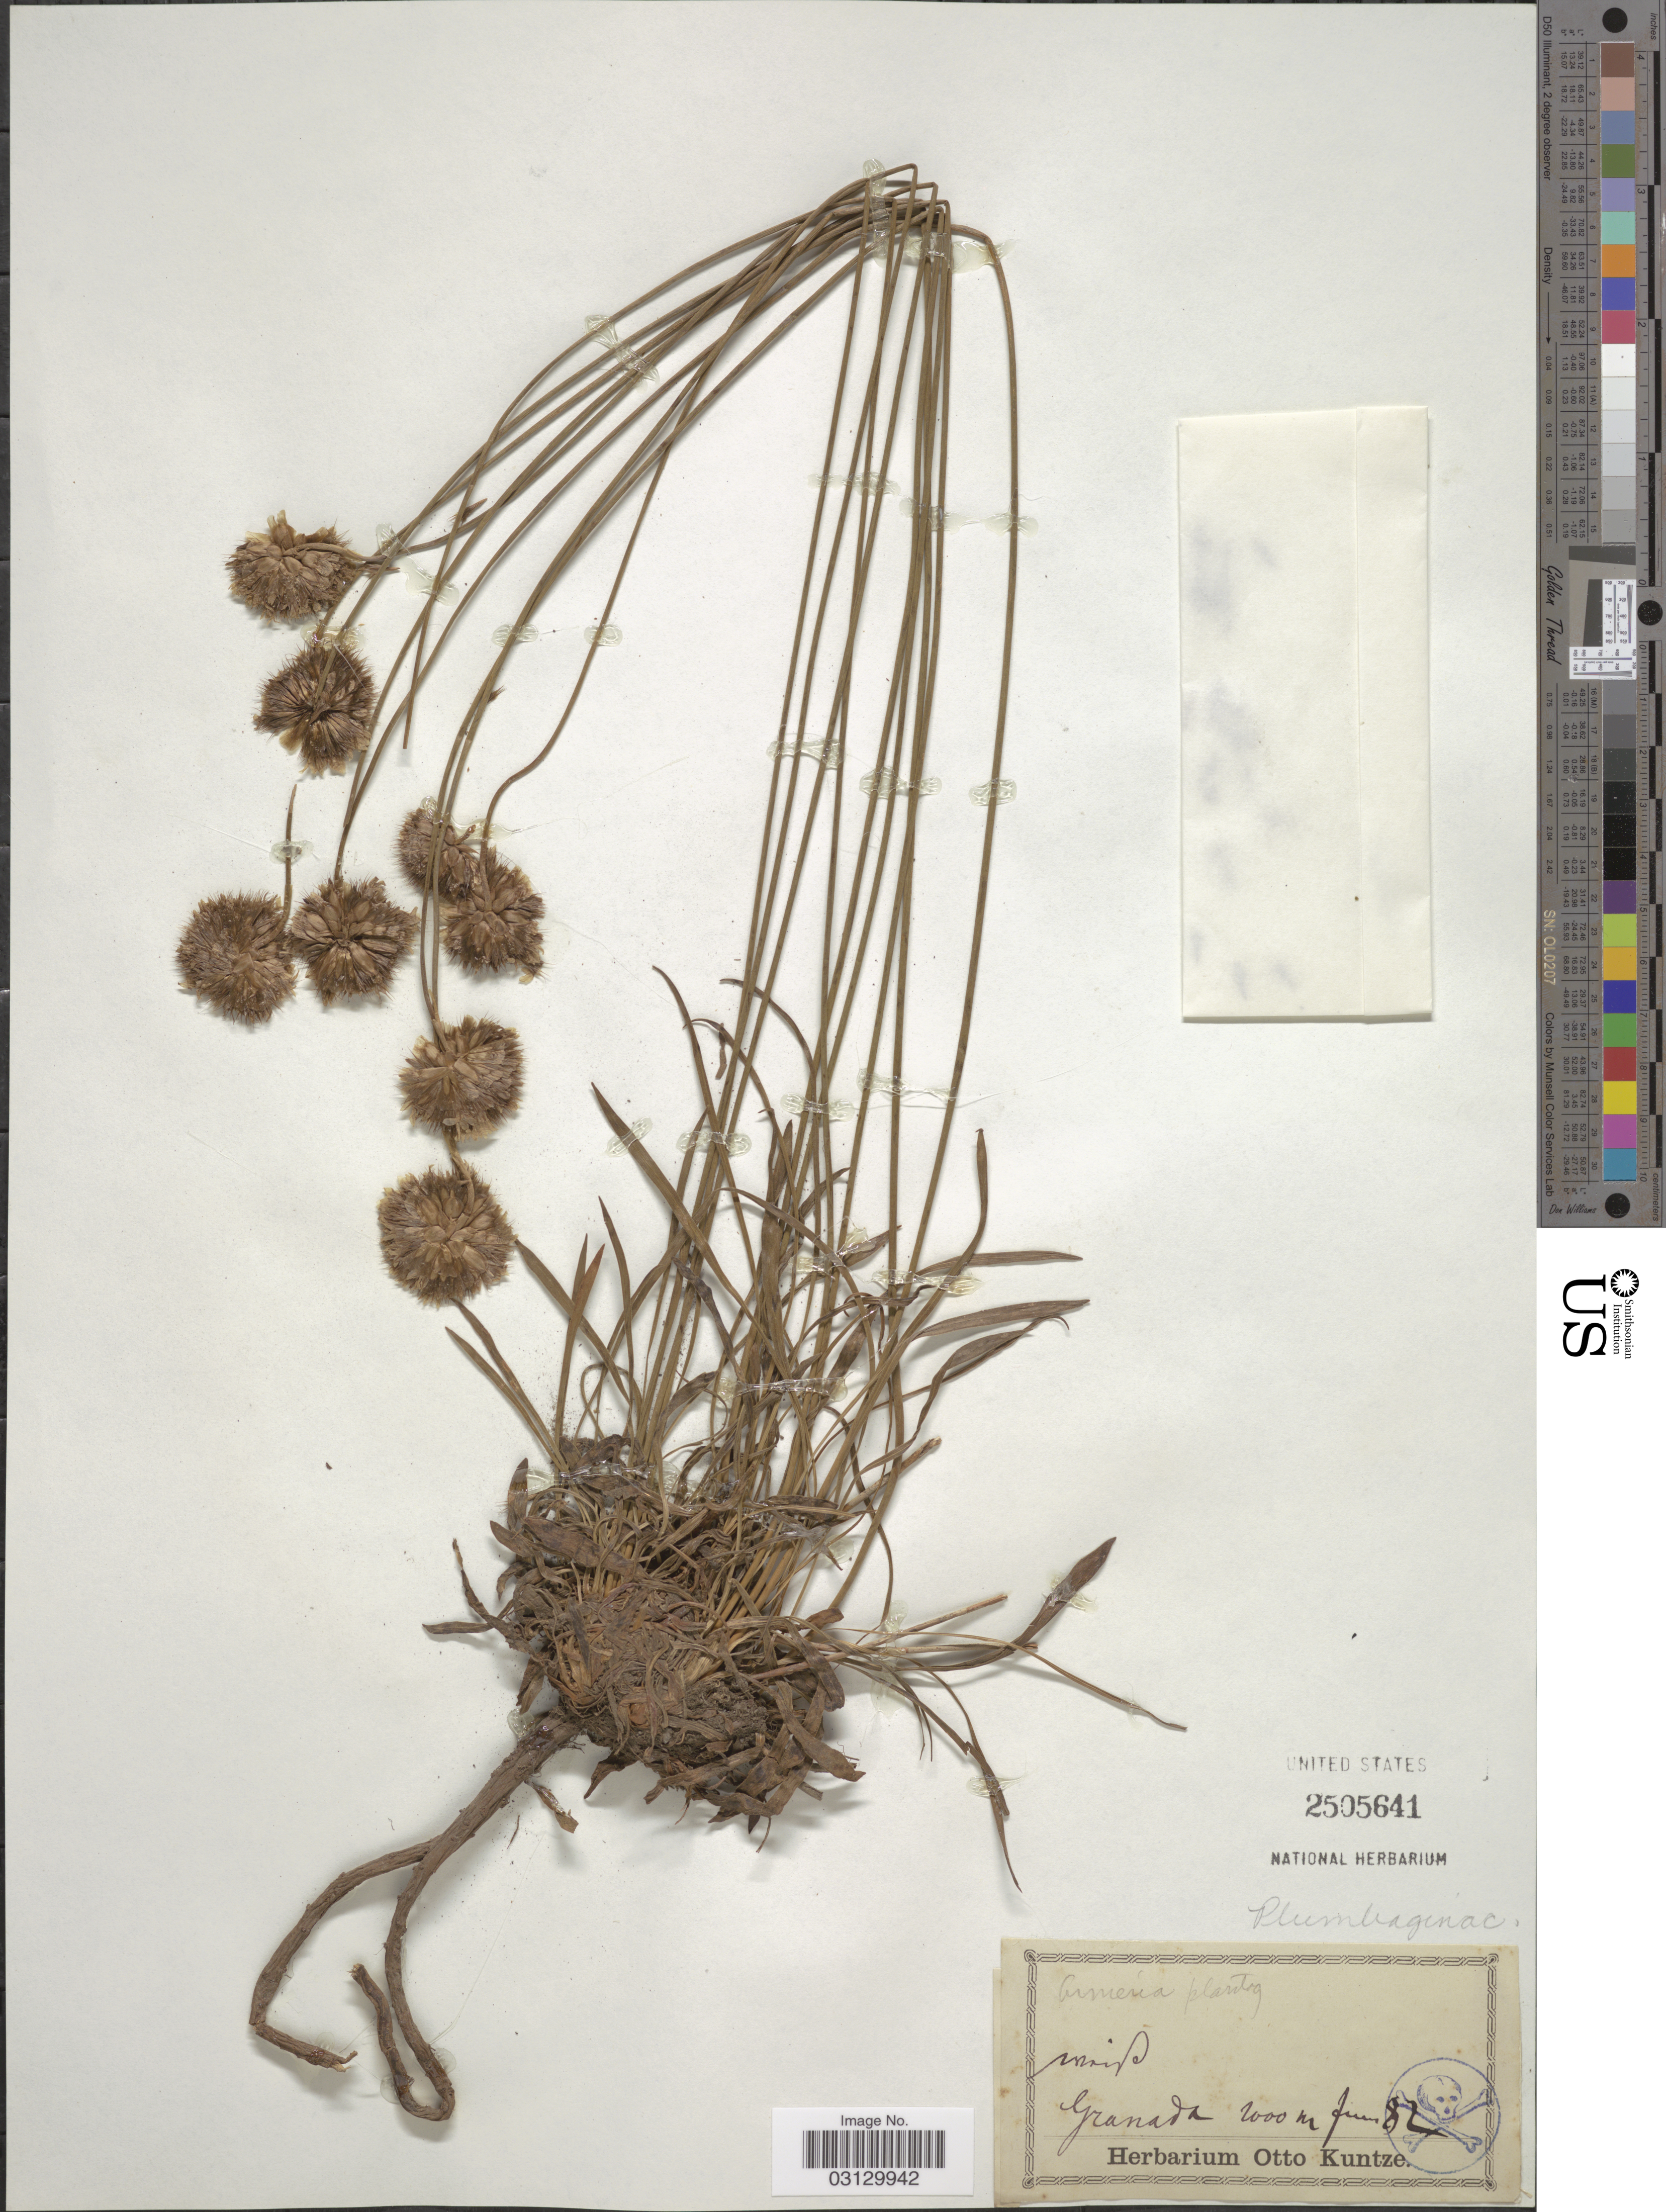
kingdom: Plantae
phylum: Tracheophyta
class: Magnoliopsida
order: Caryophyllales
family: Plumbaginaceae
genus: Armeria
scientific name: Armeria sp.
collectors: ex herb. Otto Kuntze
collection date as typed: Transcribed d/m/y: /6/82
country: Spain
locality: Granada.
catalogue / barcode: US 2505641